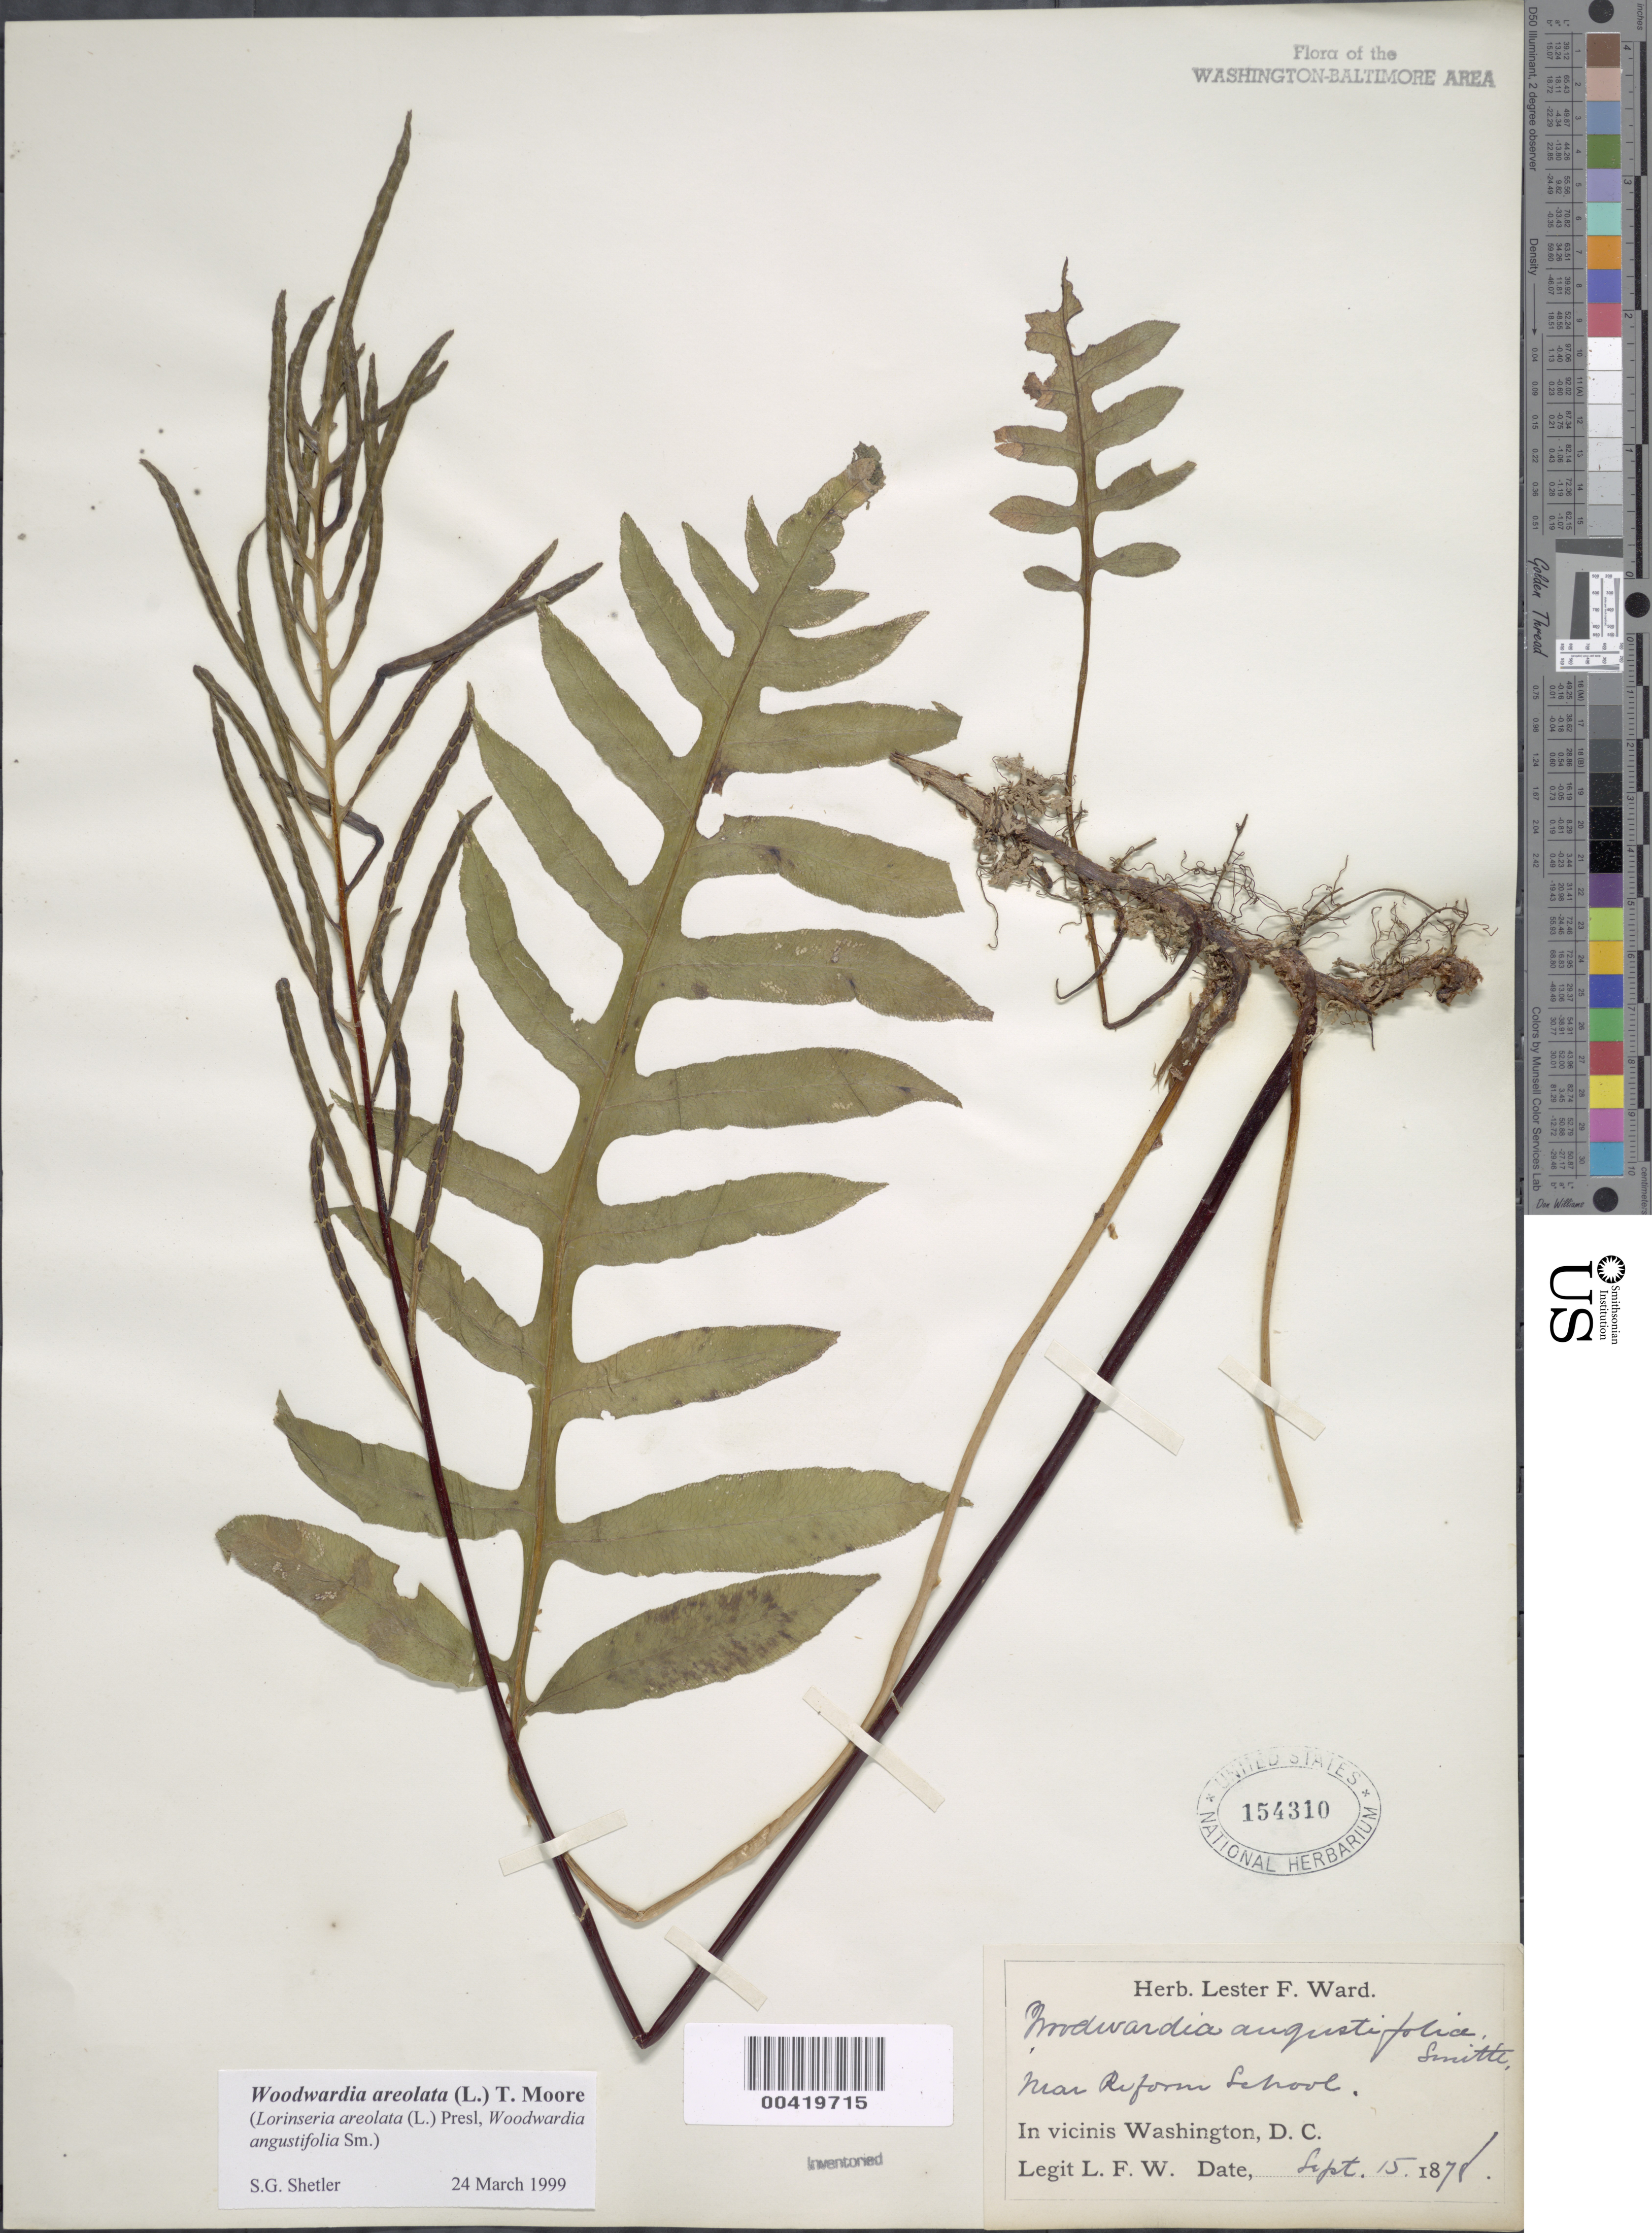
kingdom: Plantae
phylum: Tracheophyta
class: Polypodiopsida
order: Polypodiales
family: Blechnaceae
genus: Woodwardia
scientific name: Woodwardia areolata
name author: (L.) T. Moore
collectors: L. F. Ward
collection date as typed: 15 Sep 1878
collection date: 1878-09-15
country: United States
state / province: District of Columbia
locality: Near Reform School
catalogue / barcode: US 154310